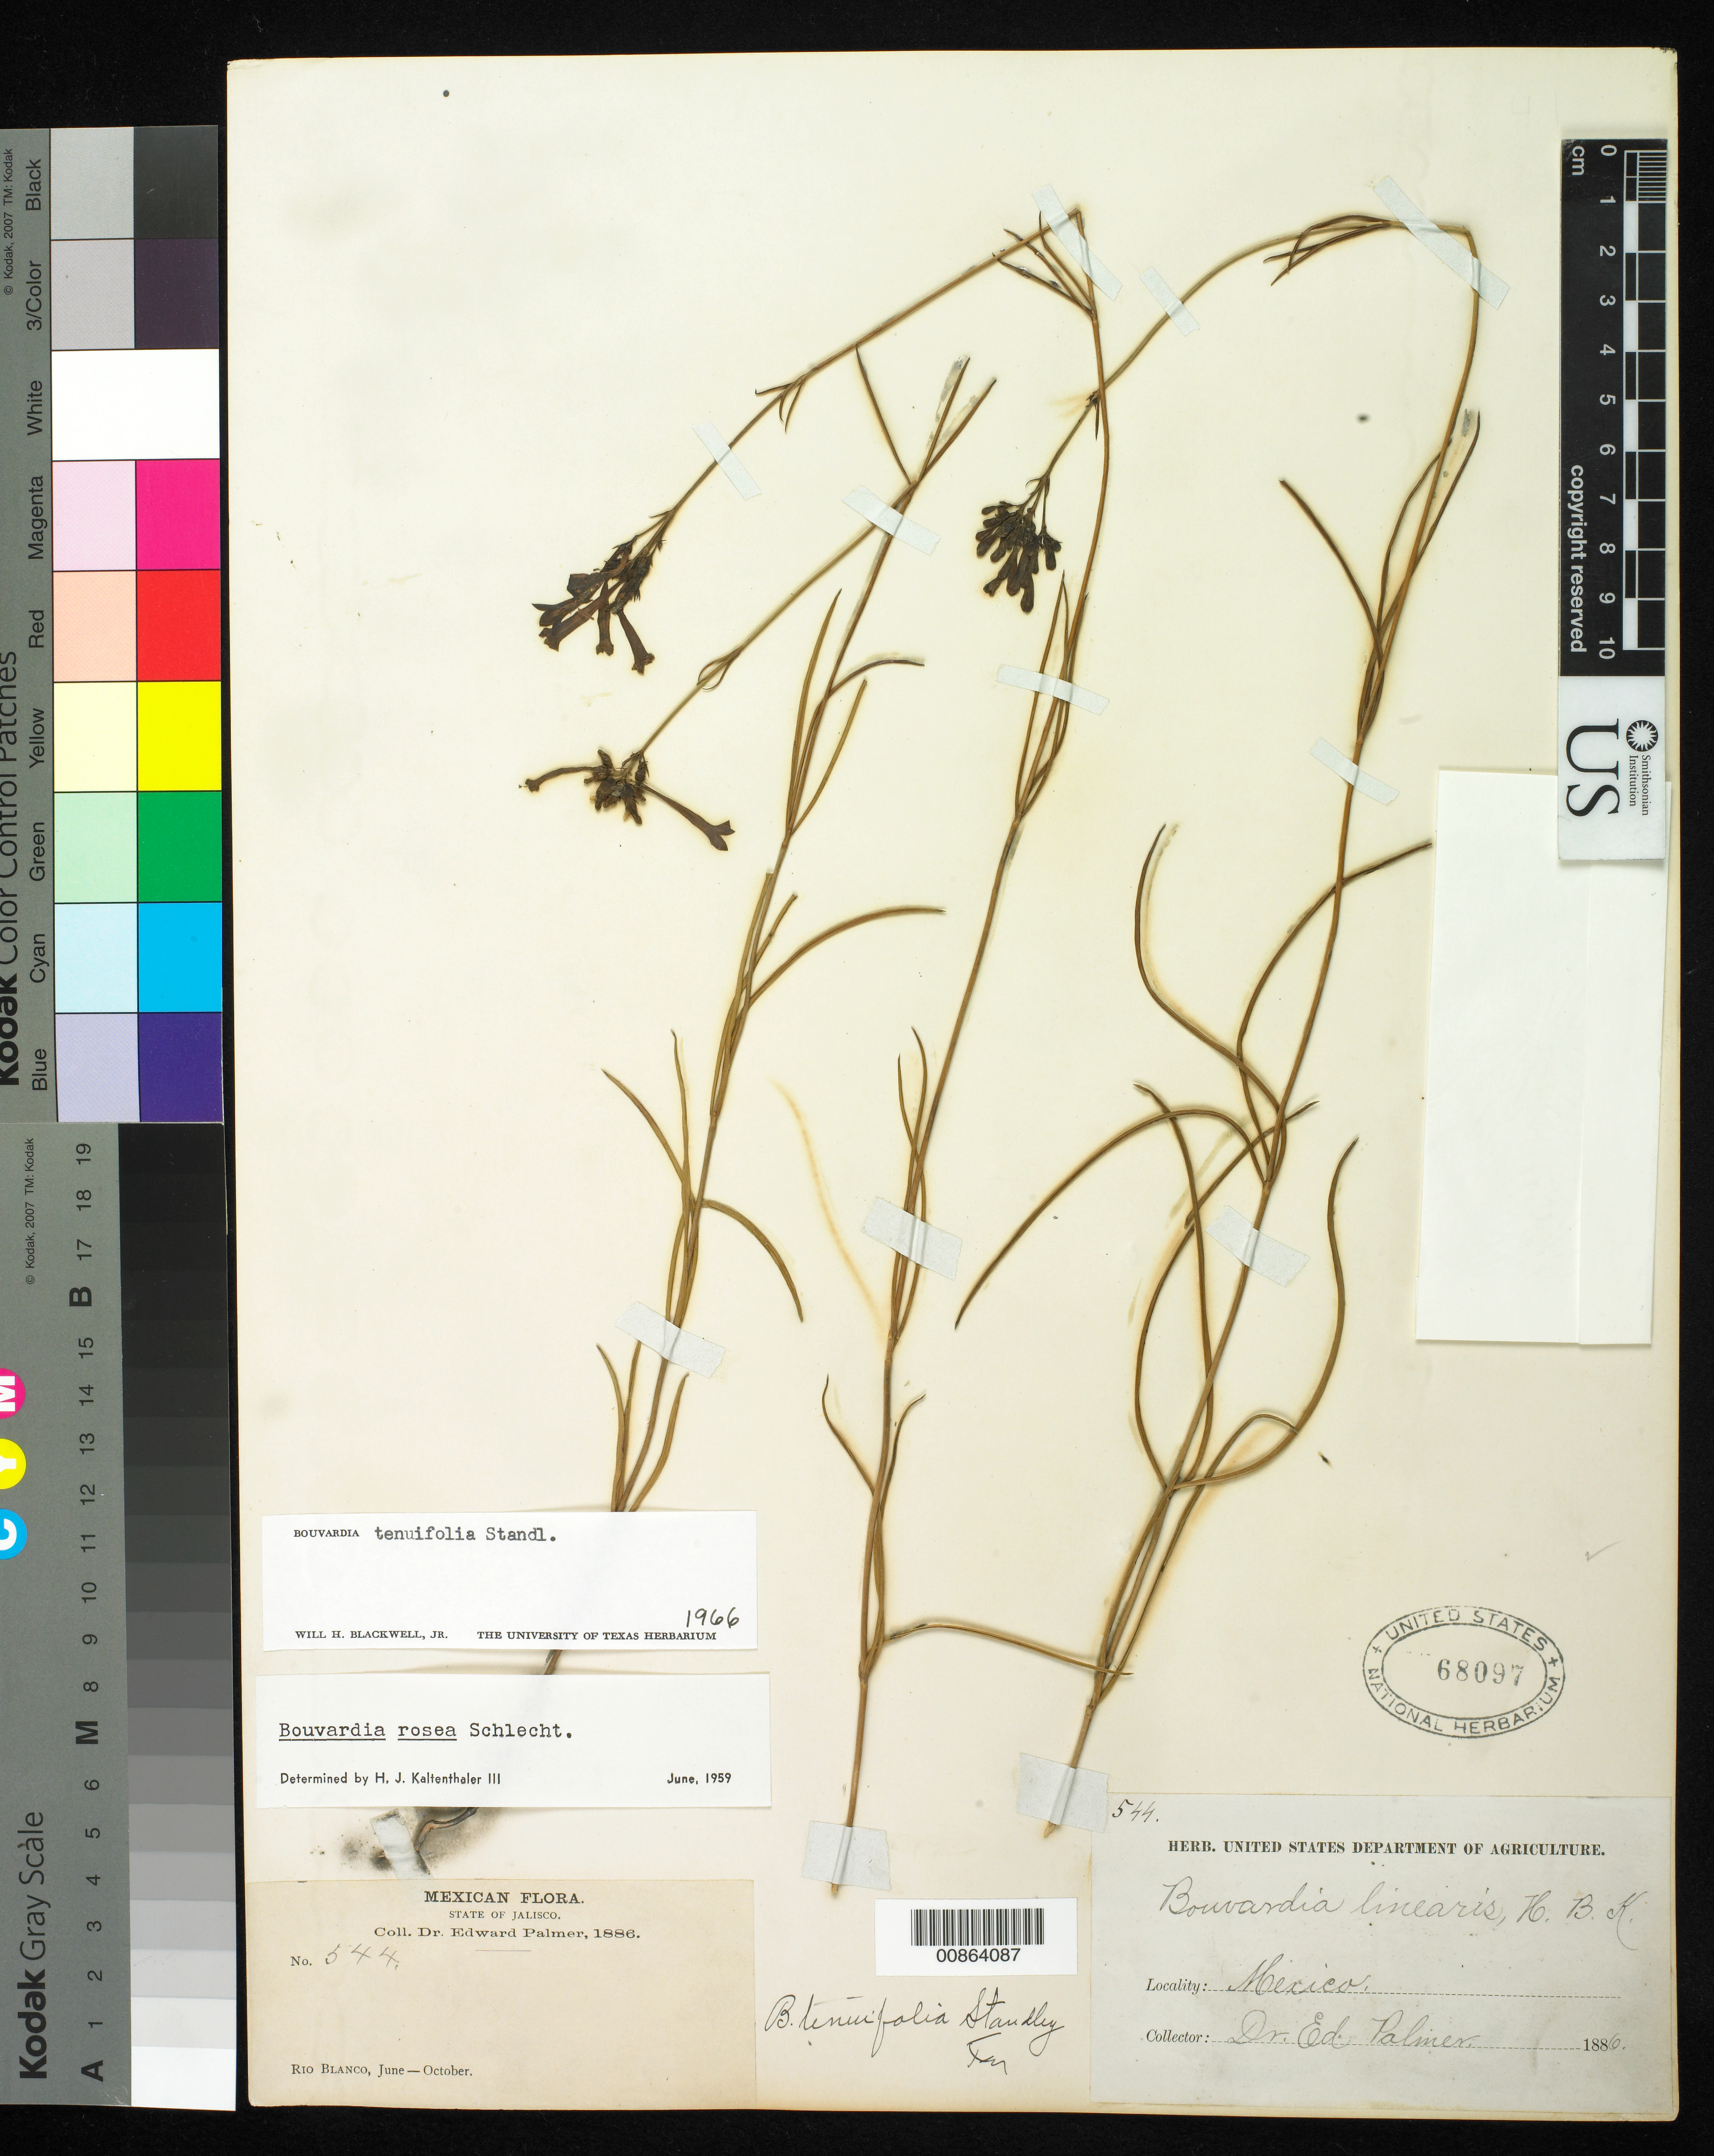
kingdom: Plantae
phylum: Tracheophyta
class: Magnoliopsida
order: Gentianales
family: Rubiaceae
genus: Bouvardia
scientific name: Bouvardia tenuifolia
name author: Standl.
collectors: E. Palmer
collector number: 544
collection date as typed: Jun 1886 to -- Oct 1886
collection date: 1886-06/1886-10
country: Mexico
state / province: Jalisco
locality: Rio Blanco, Jalisco.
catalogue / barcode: US 68097